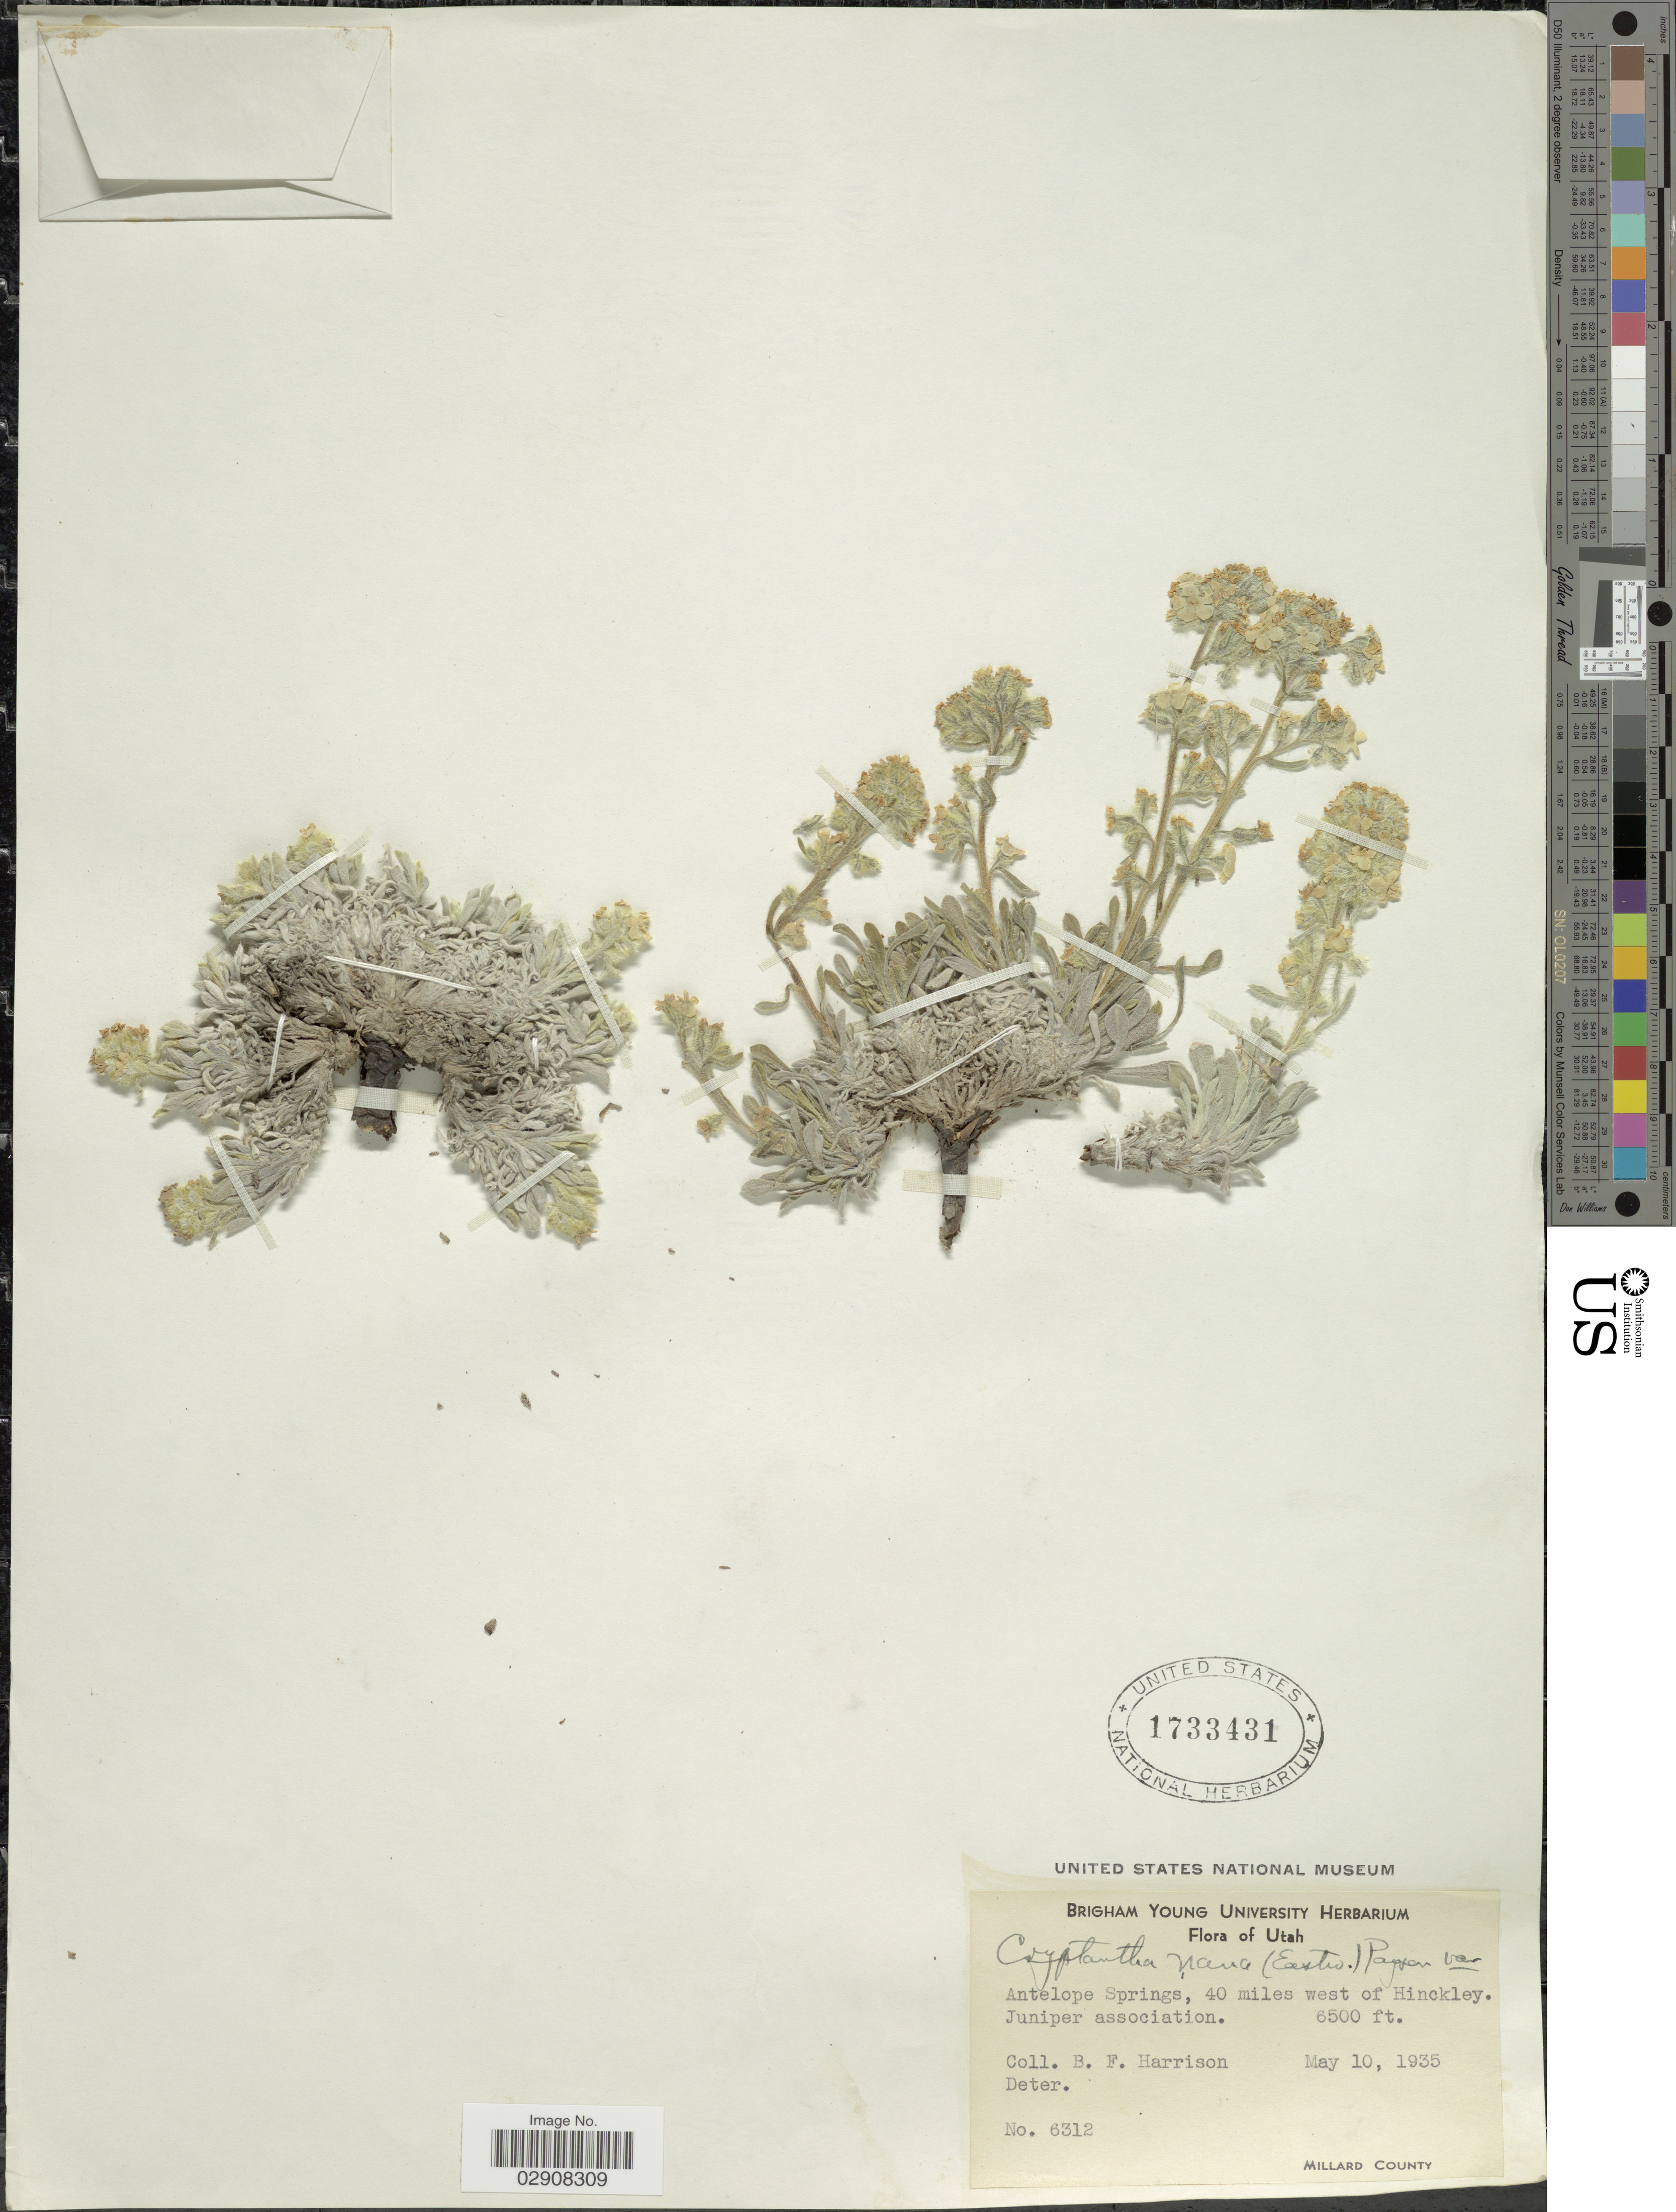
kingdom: Plantae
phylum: Tracheophyta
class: Magnoliopsida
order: Boraginales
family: Boraginaceae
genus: Cryptantha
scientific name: Cryptantha nana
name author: (Eastw.) Payson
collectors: B. F. Harrison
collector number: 6312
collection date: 1935-05-10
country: United States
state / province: Utah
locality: Antelope Springs, 40 miles west of Hinckley. Juniper association.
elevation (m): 1981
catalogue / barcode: US 1733431